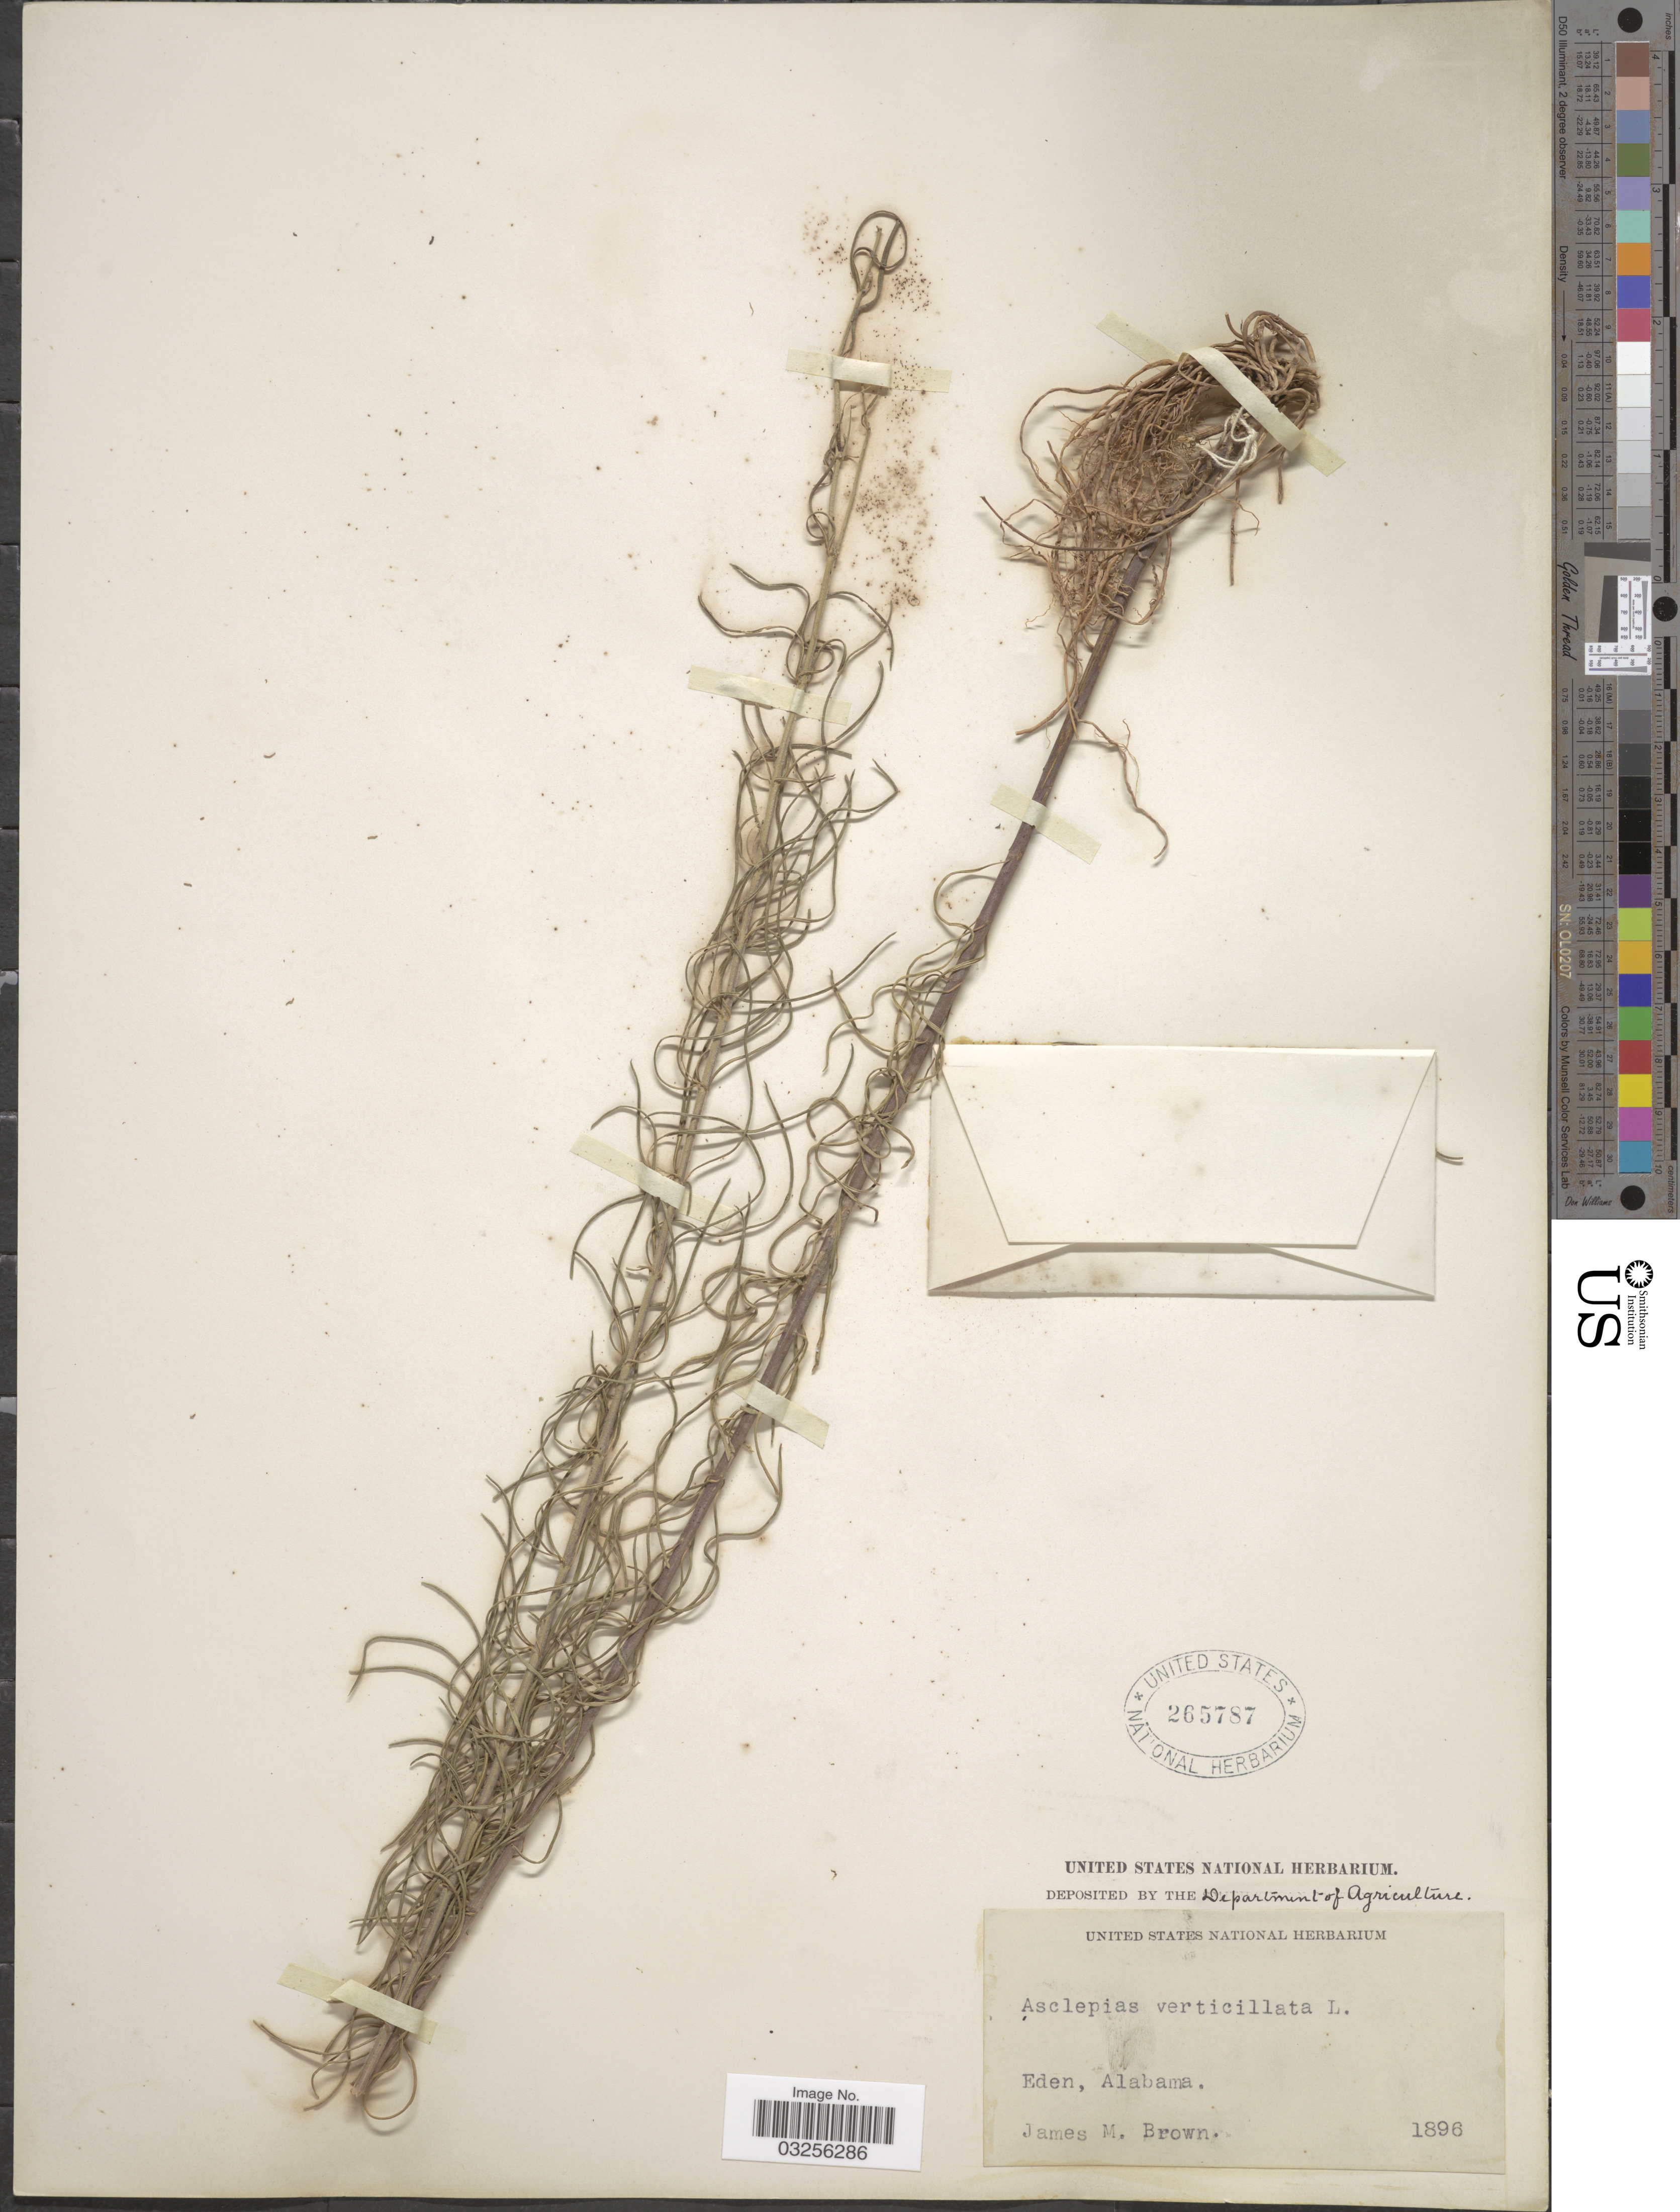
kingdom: Plantae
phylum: Tracheophyta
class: Magnoliopsida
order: Gentianales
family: Apocynaceae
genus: Asclepias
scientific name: Asclepias verticillata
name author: L.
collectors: J. Brown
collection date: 1896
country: United States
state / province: Alabama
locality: Eden.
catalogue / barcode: US 265787